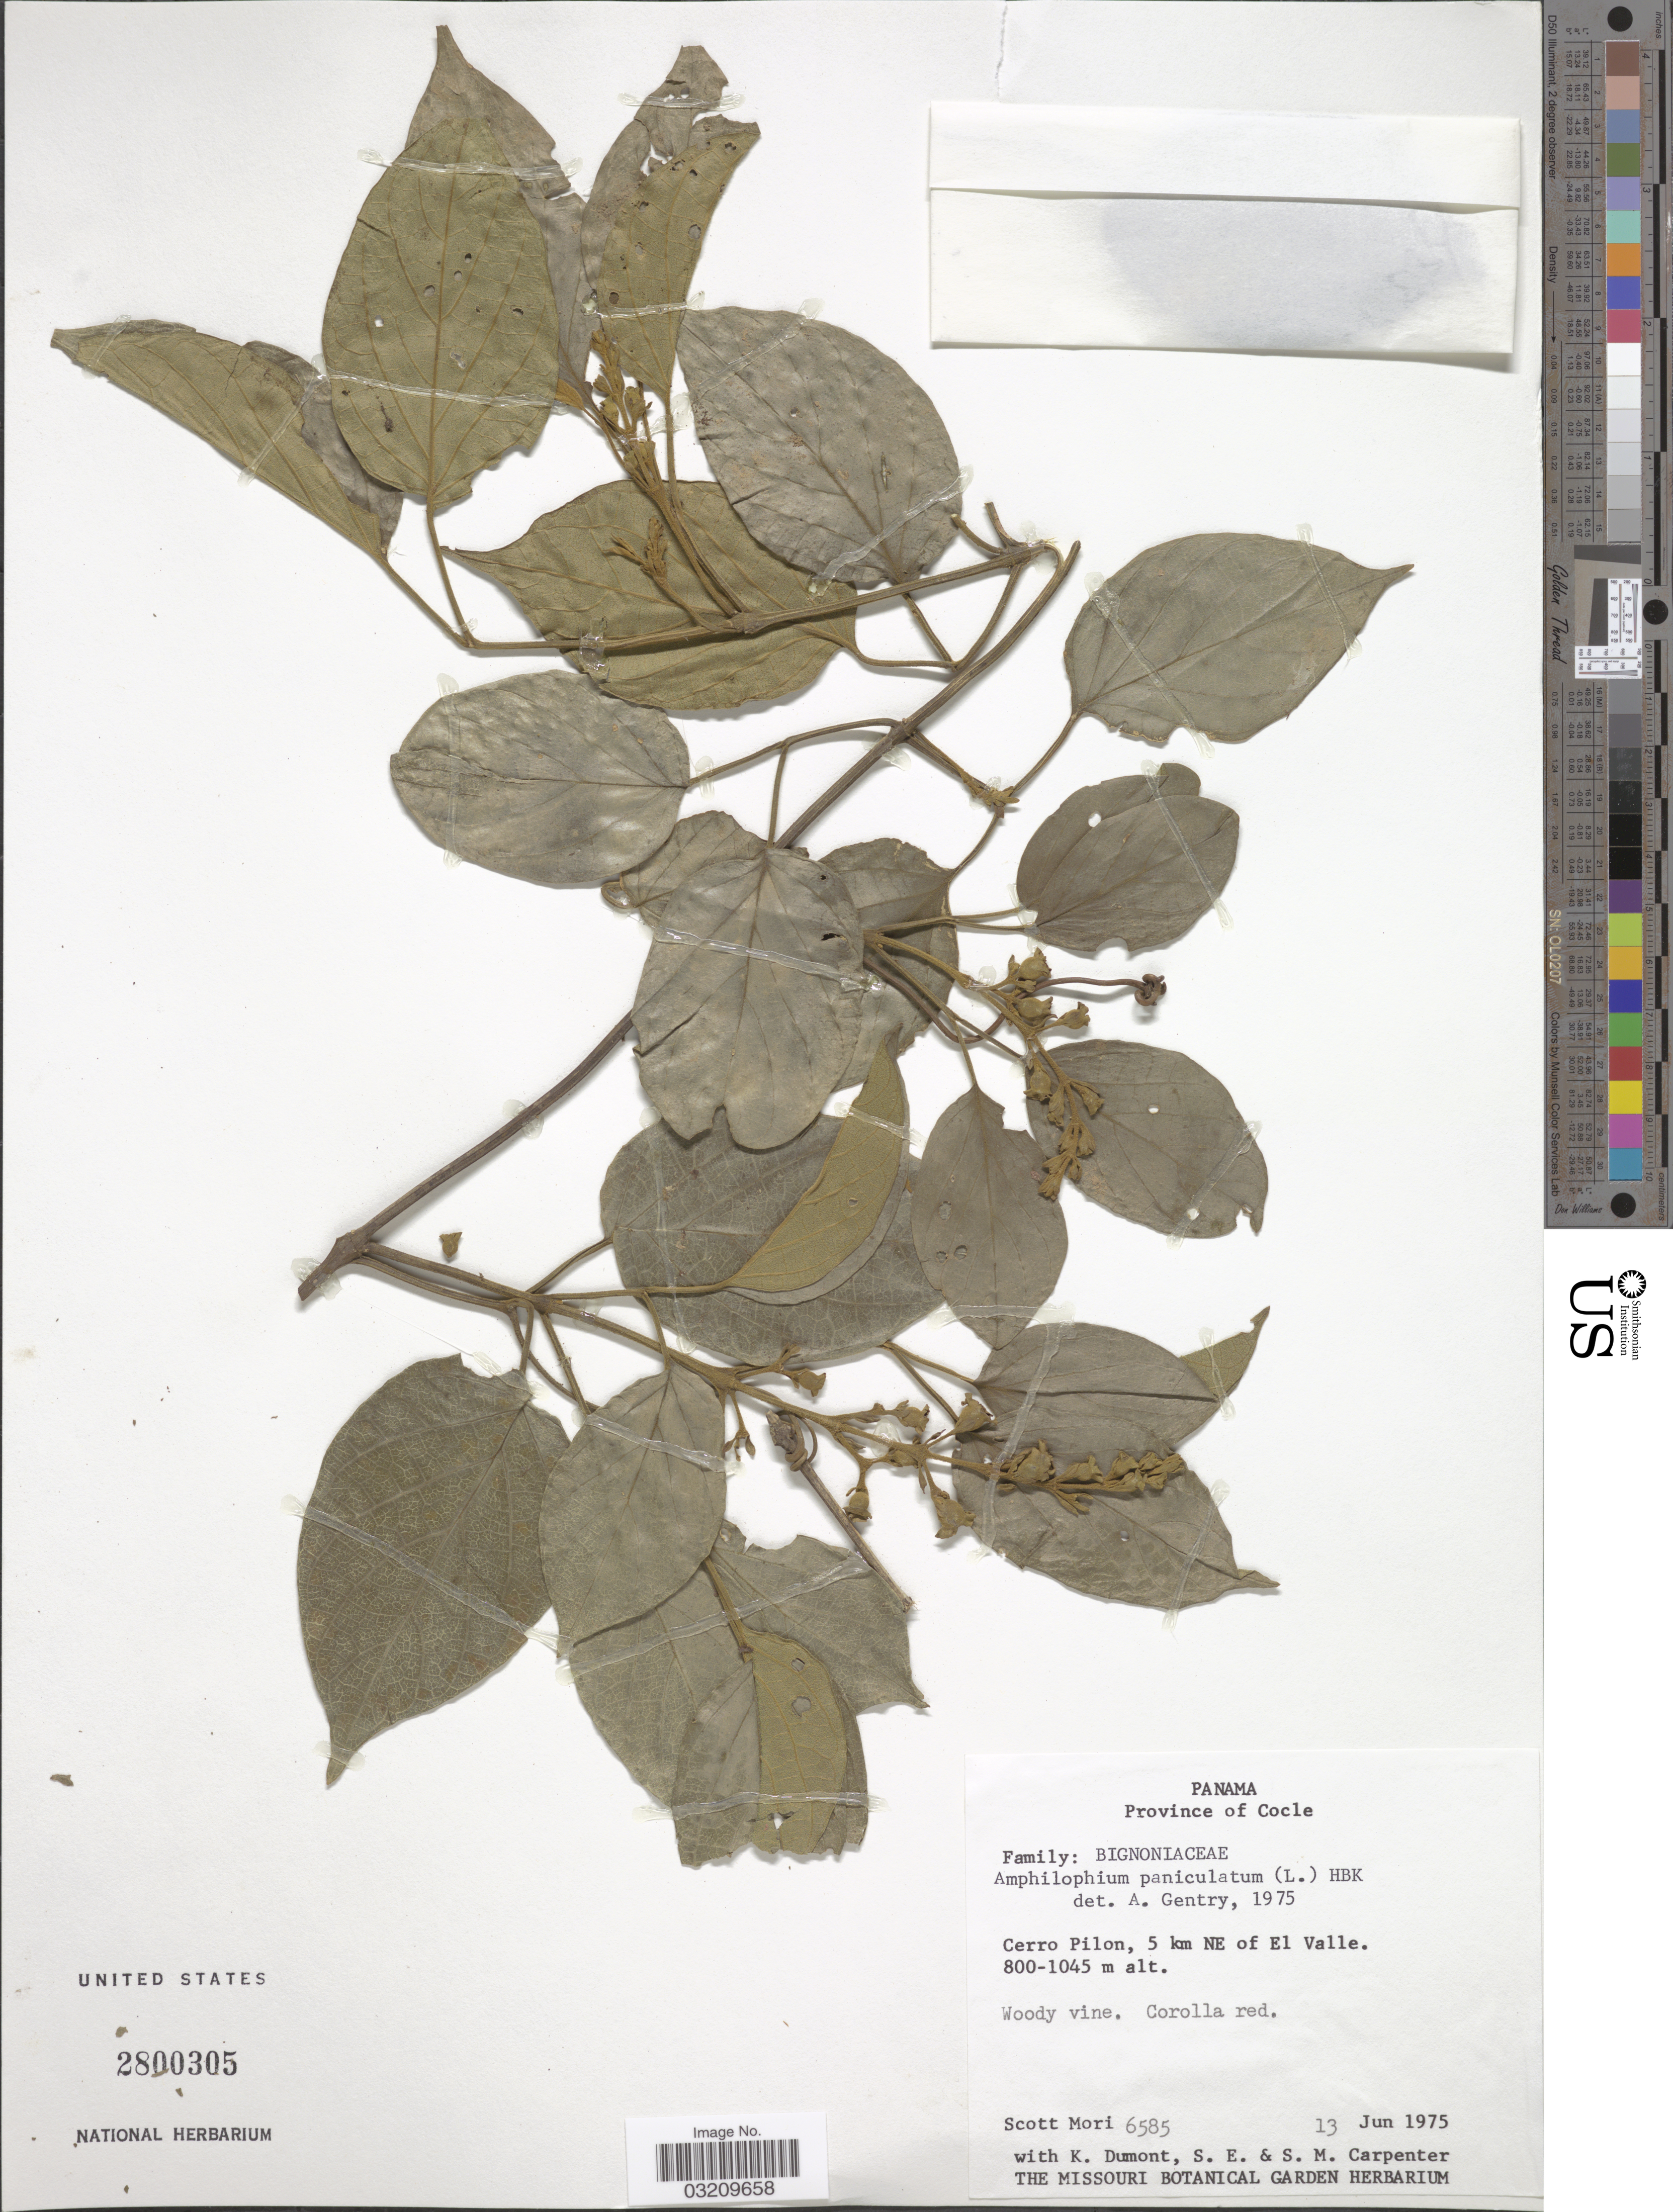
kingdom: Plantae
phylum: Tracheophyta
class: Magnoliopsida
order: Lamiales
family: Bignoniaceae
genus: Amphilophium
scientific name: Amphilophium paniculatum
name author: (L.) Kunth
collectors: S. Mori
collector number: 6585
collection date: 1975-06-13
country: Panama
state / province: Coclé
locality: Cerro Pilon, 5 km NE of El Valle.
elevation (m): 800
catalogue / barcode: US 2800305